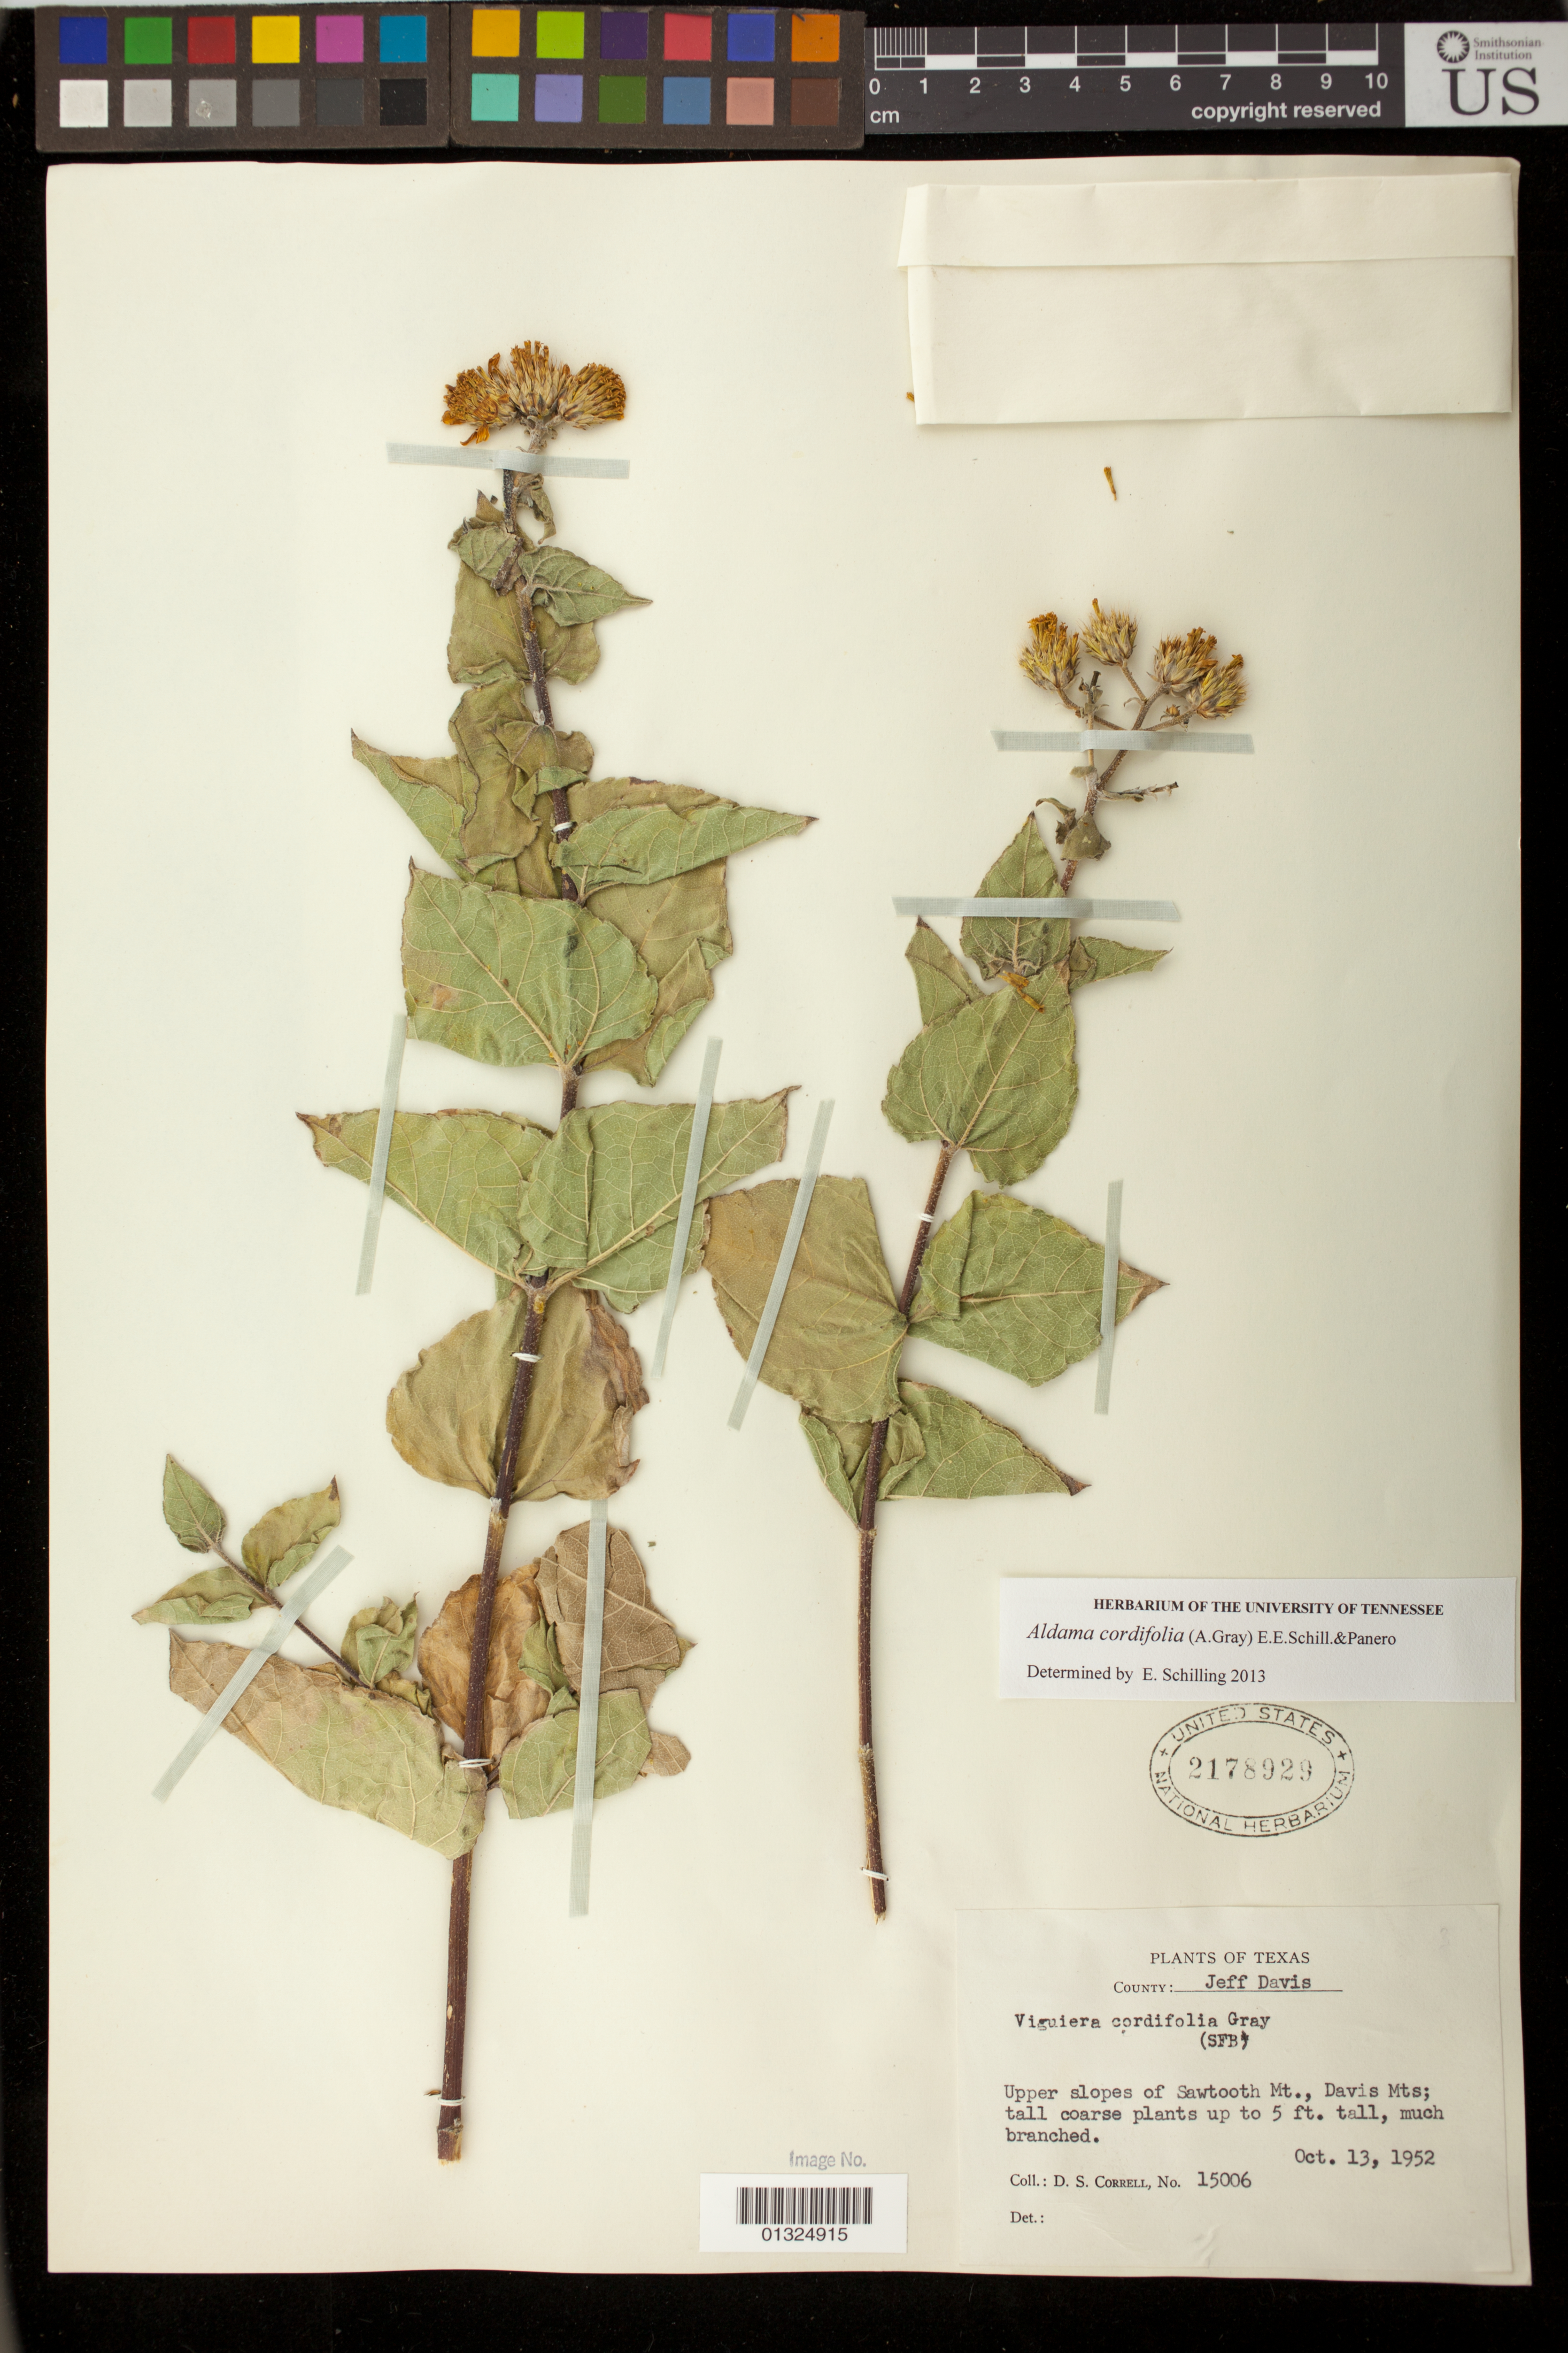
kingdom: Plantae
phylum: Tracheophyta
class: Magnoliopsida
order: Asterales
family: Asteraceae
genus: Aldama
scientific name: Aldama cordifolia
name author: (A. Gray) E.E. Schill. & Panero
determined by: Schilling, E. E.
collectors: D. S. Correll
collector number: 15006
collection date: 1952-10-13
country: United States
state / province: Texas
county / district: Jeff Davis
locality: Upper slopes of Sawtooth Mt., Davis Mountains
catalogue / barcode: US 2178929